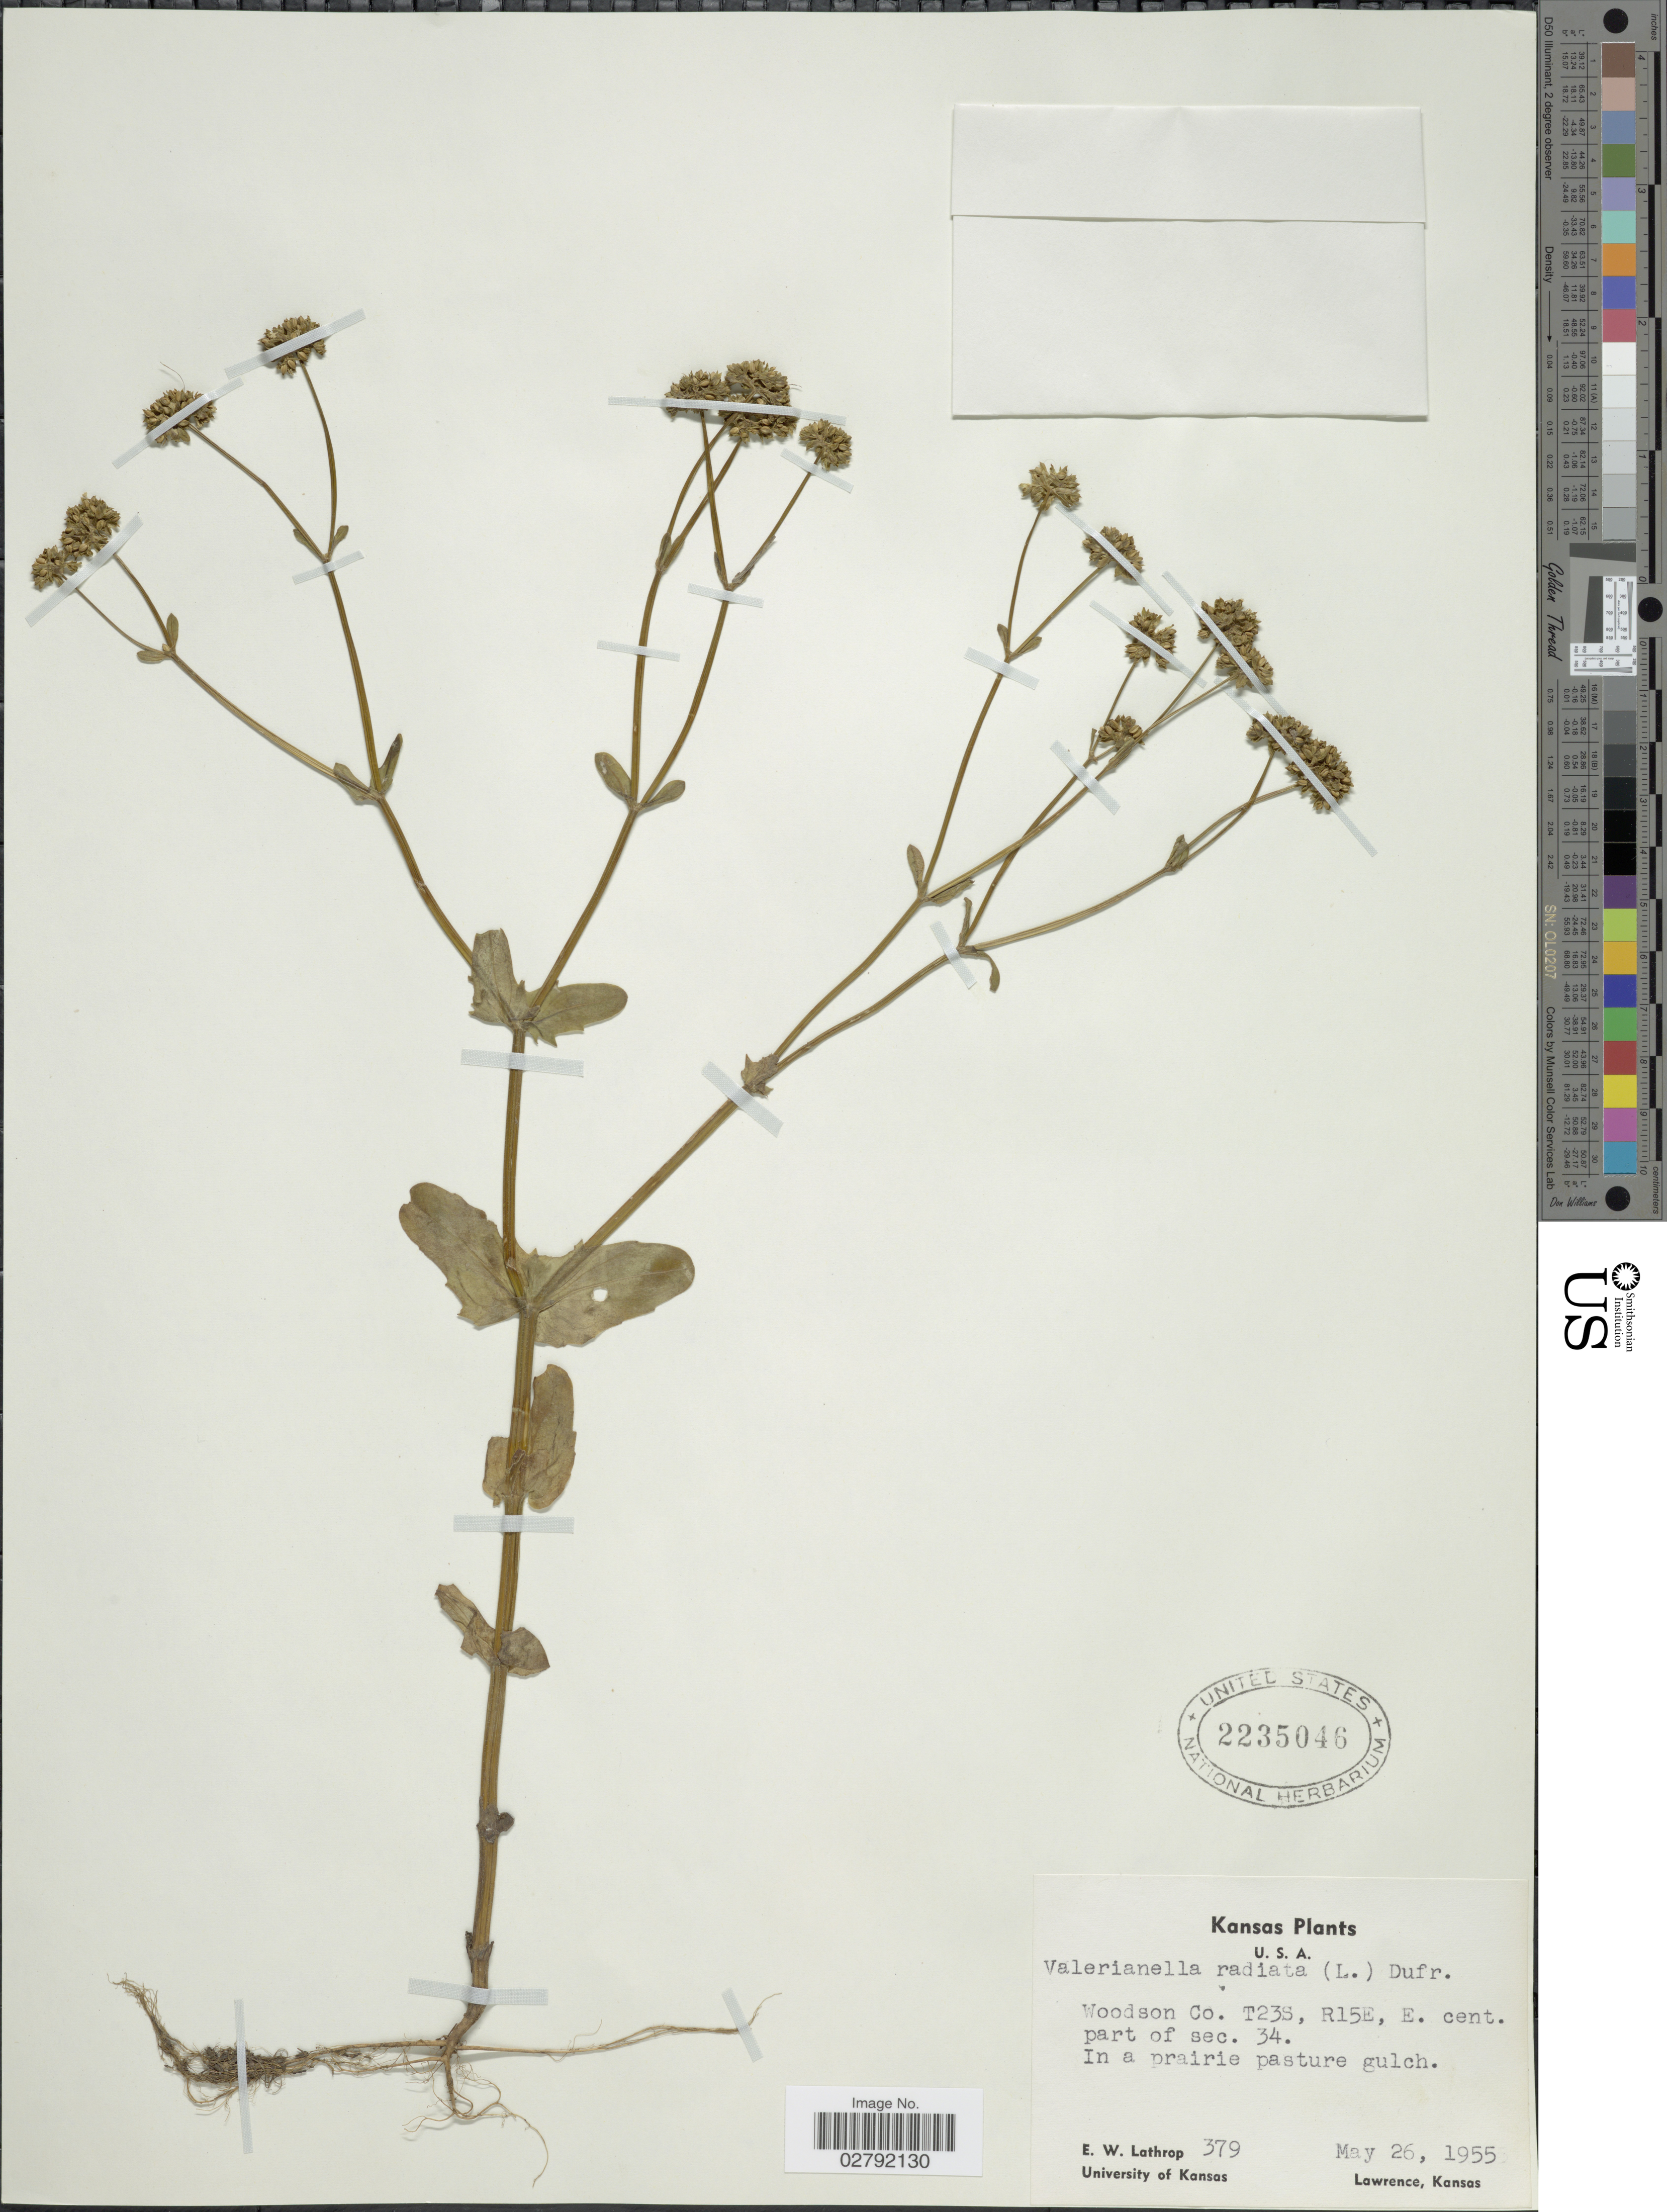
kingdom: Plantae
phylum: Tracheophyta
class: Magnoliopsida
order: Dipsacales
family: Caprifoliaceae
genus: Valerianella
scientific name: Valerianella radiata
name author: (L.) Dufr.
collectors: E. W. Lathrop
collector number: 379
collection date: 1955-05-26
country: United States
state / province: Kansas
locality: Woodson Co. T23S, R15E, E. cent. part of sec. 34.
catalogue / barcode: US 2235046